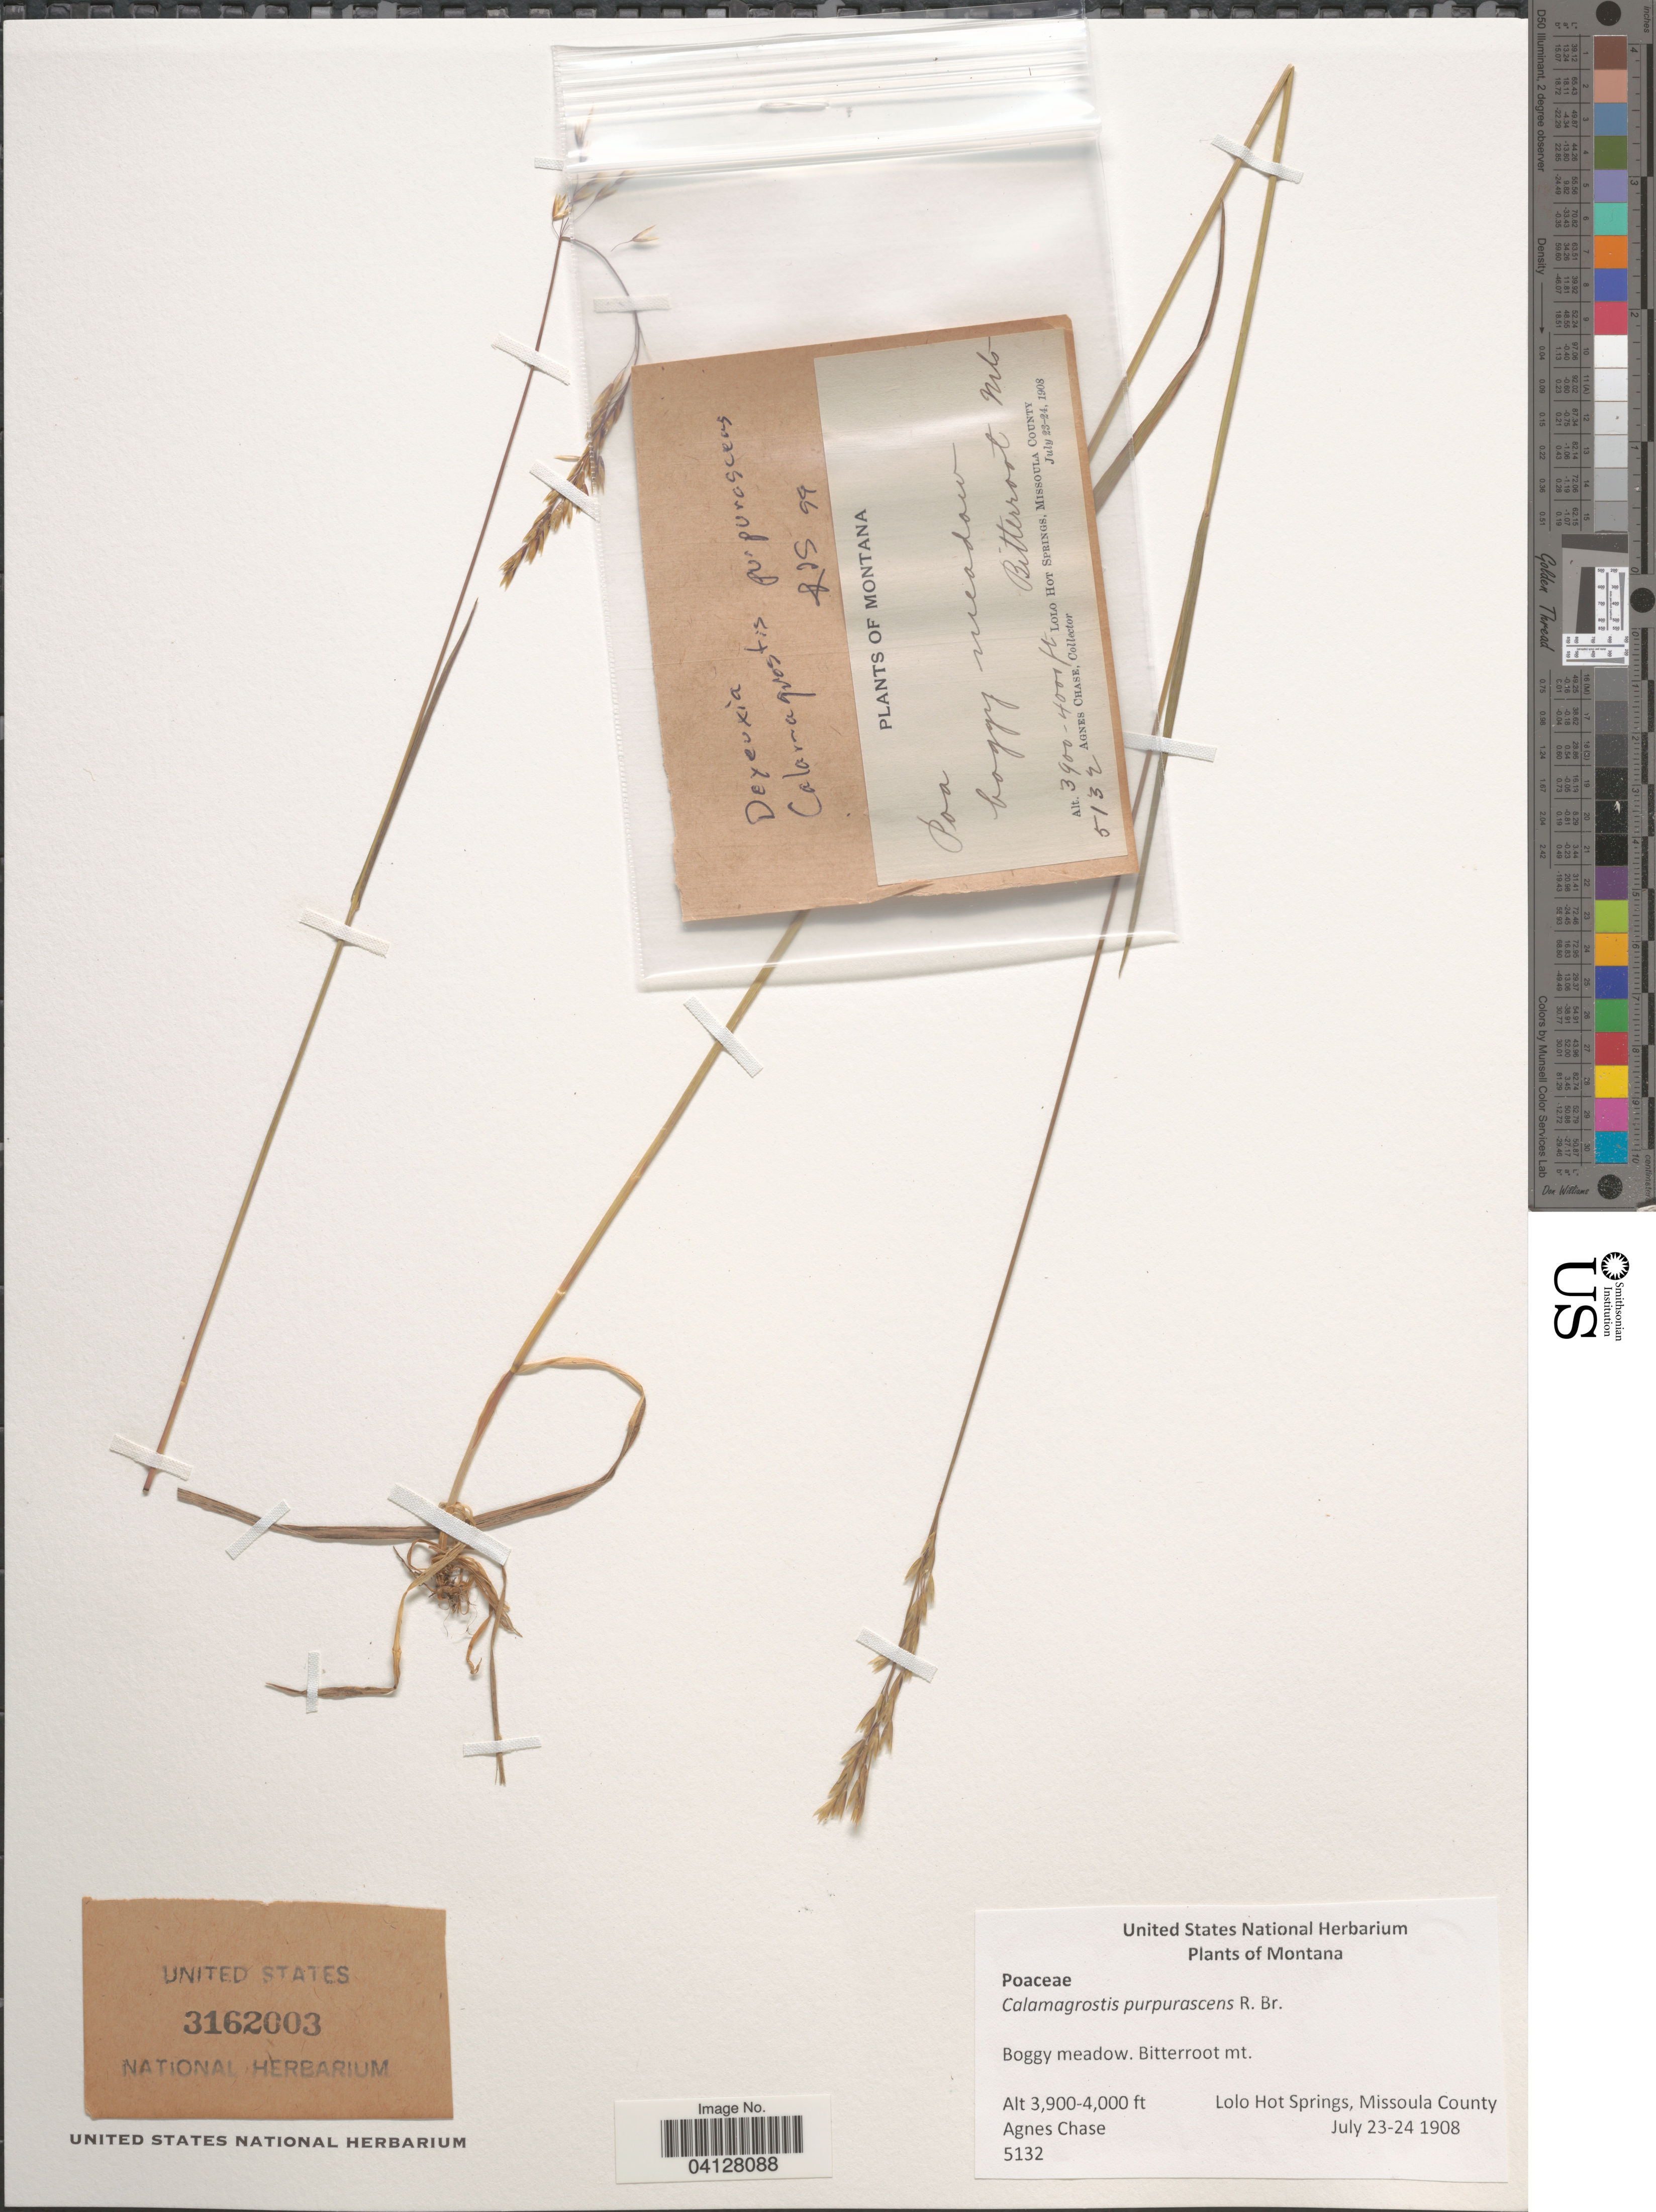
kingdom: Plantae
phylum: Tracheophyta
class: Liliopsida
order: Poales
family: Poaceae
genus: Calamagrostis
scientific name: Calamagrostis purpurascens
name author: R. Br.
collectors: A. Chase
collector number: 5132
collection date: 1908-07-23/1908-07-24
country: United States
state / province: Montana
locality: Lolo Hot Springs, Missoula County.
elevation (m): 1189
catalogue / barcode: US 3162003